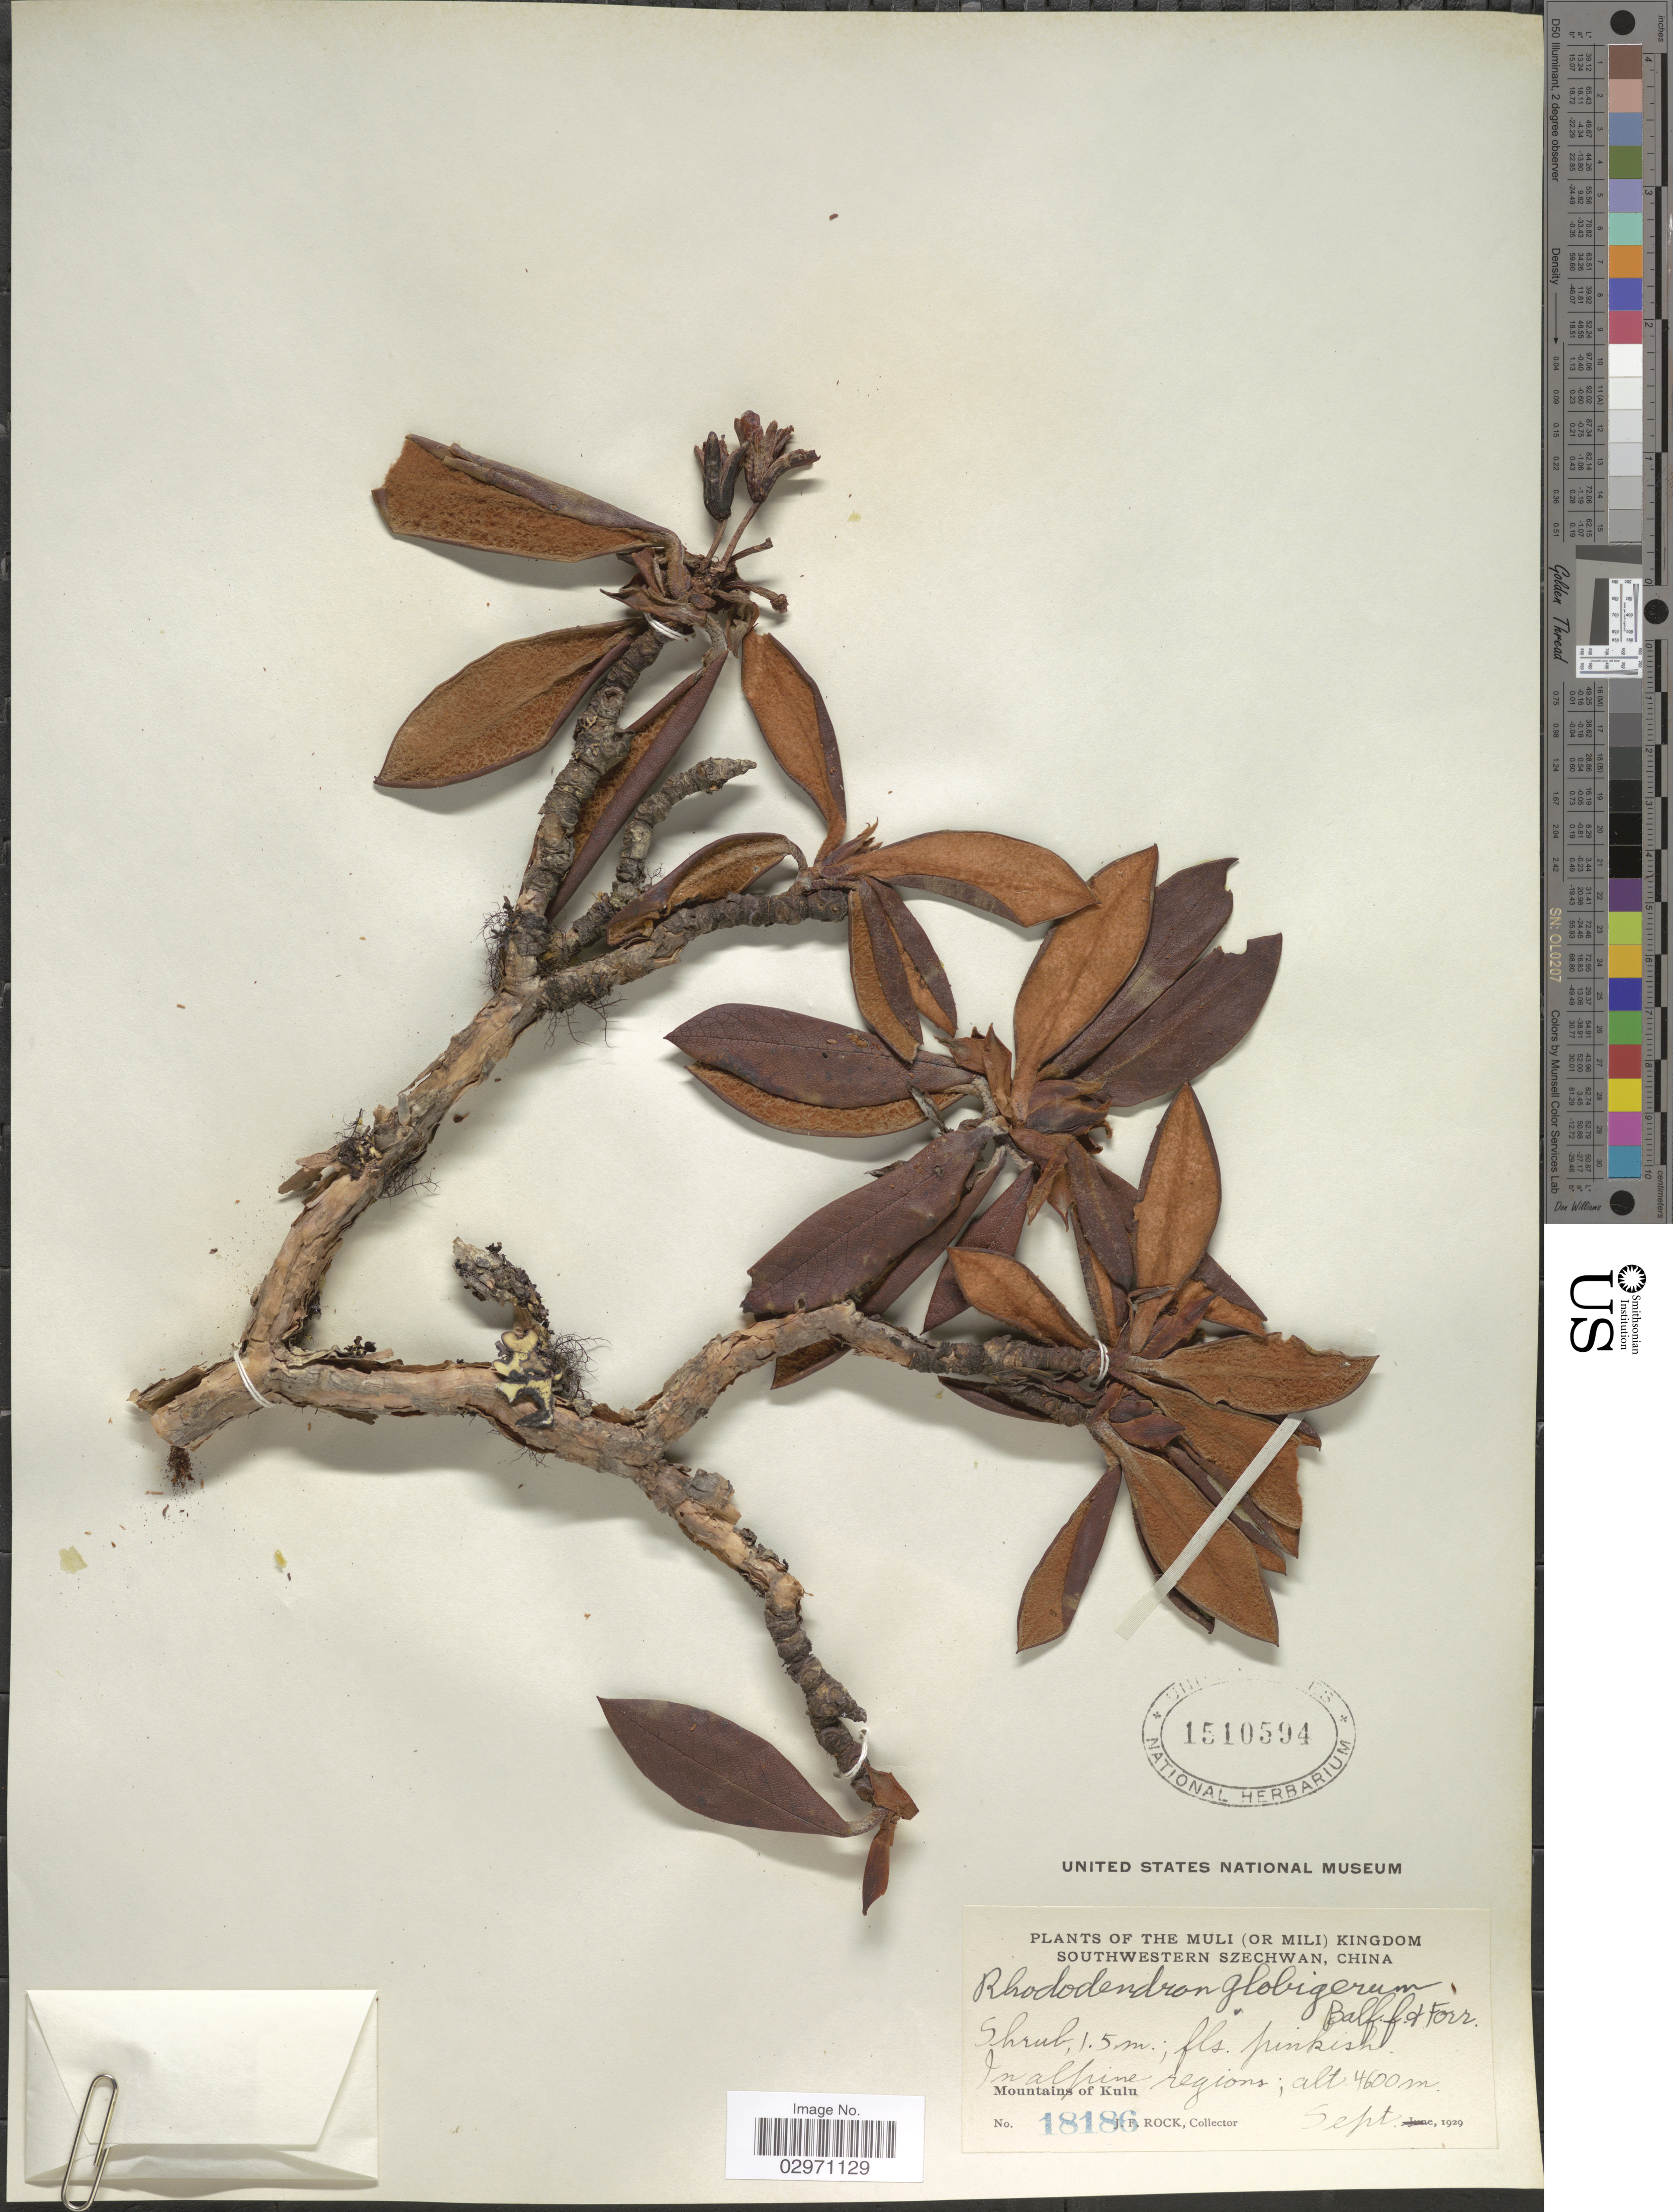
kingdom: Plantae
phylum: Tracheophyta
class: Magnoliopsida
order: Ericales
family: Ericaceae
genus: Rhododendron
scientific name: Rhododendron globigerum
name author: Balf. f. & Forrest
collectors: J. Rock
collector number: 18186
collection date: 1929-09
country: China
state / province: Sichuan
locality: Muli (or Mili) Kingdom. Southwestern Szechwan. Mountains of Kulu. In alpine regions.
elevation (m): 4600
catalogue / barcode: US 1510594